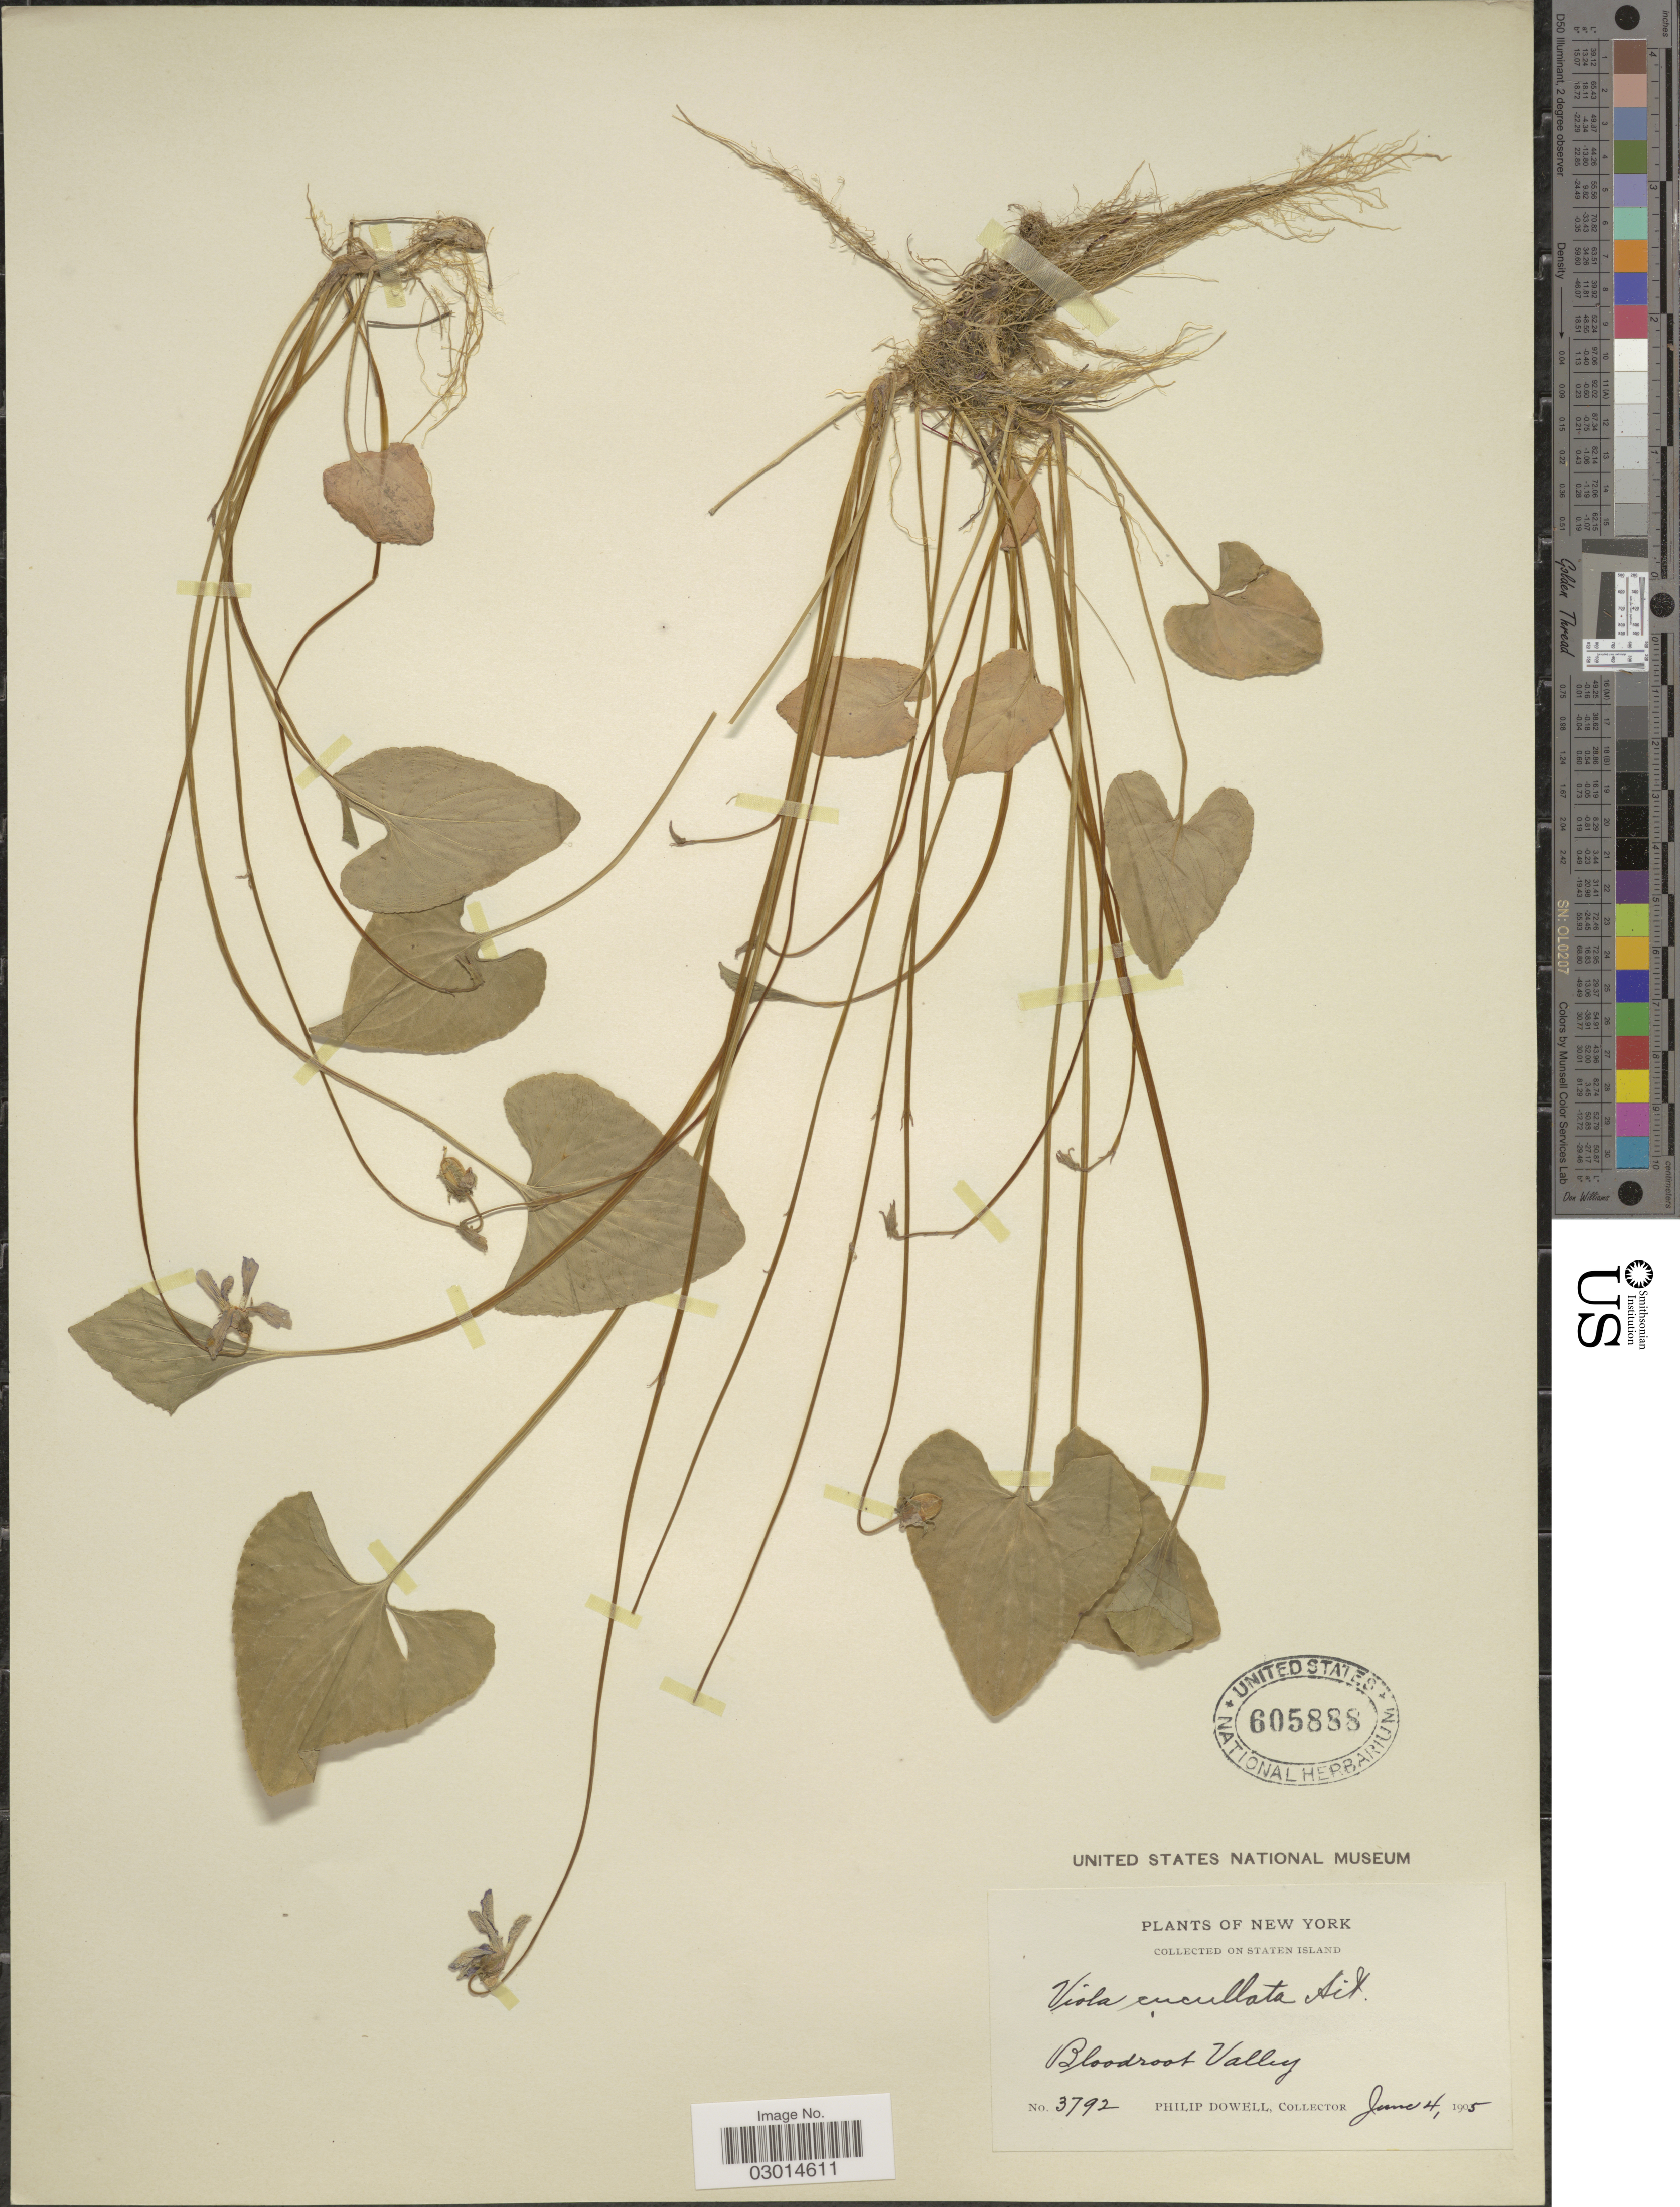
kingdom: Plantae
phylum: Tracheophyta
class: Magnoliopsida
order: Malpighiales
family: Violaceae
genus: Viola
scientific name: Viola cucullata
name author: Aiton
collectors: P. Dowell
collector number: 3792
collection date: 1905-06-04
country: United States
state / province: New York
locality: Staten Island, Bloodroot Valley.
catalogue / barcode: US 605888